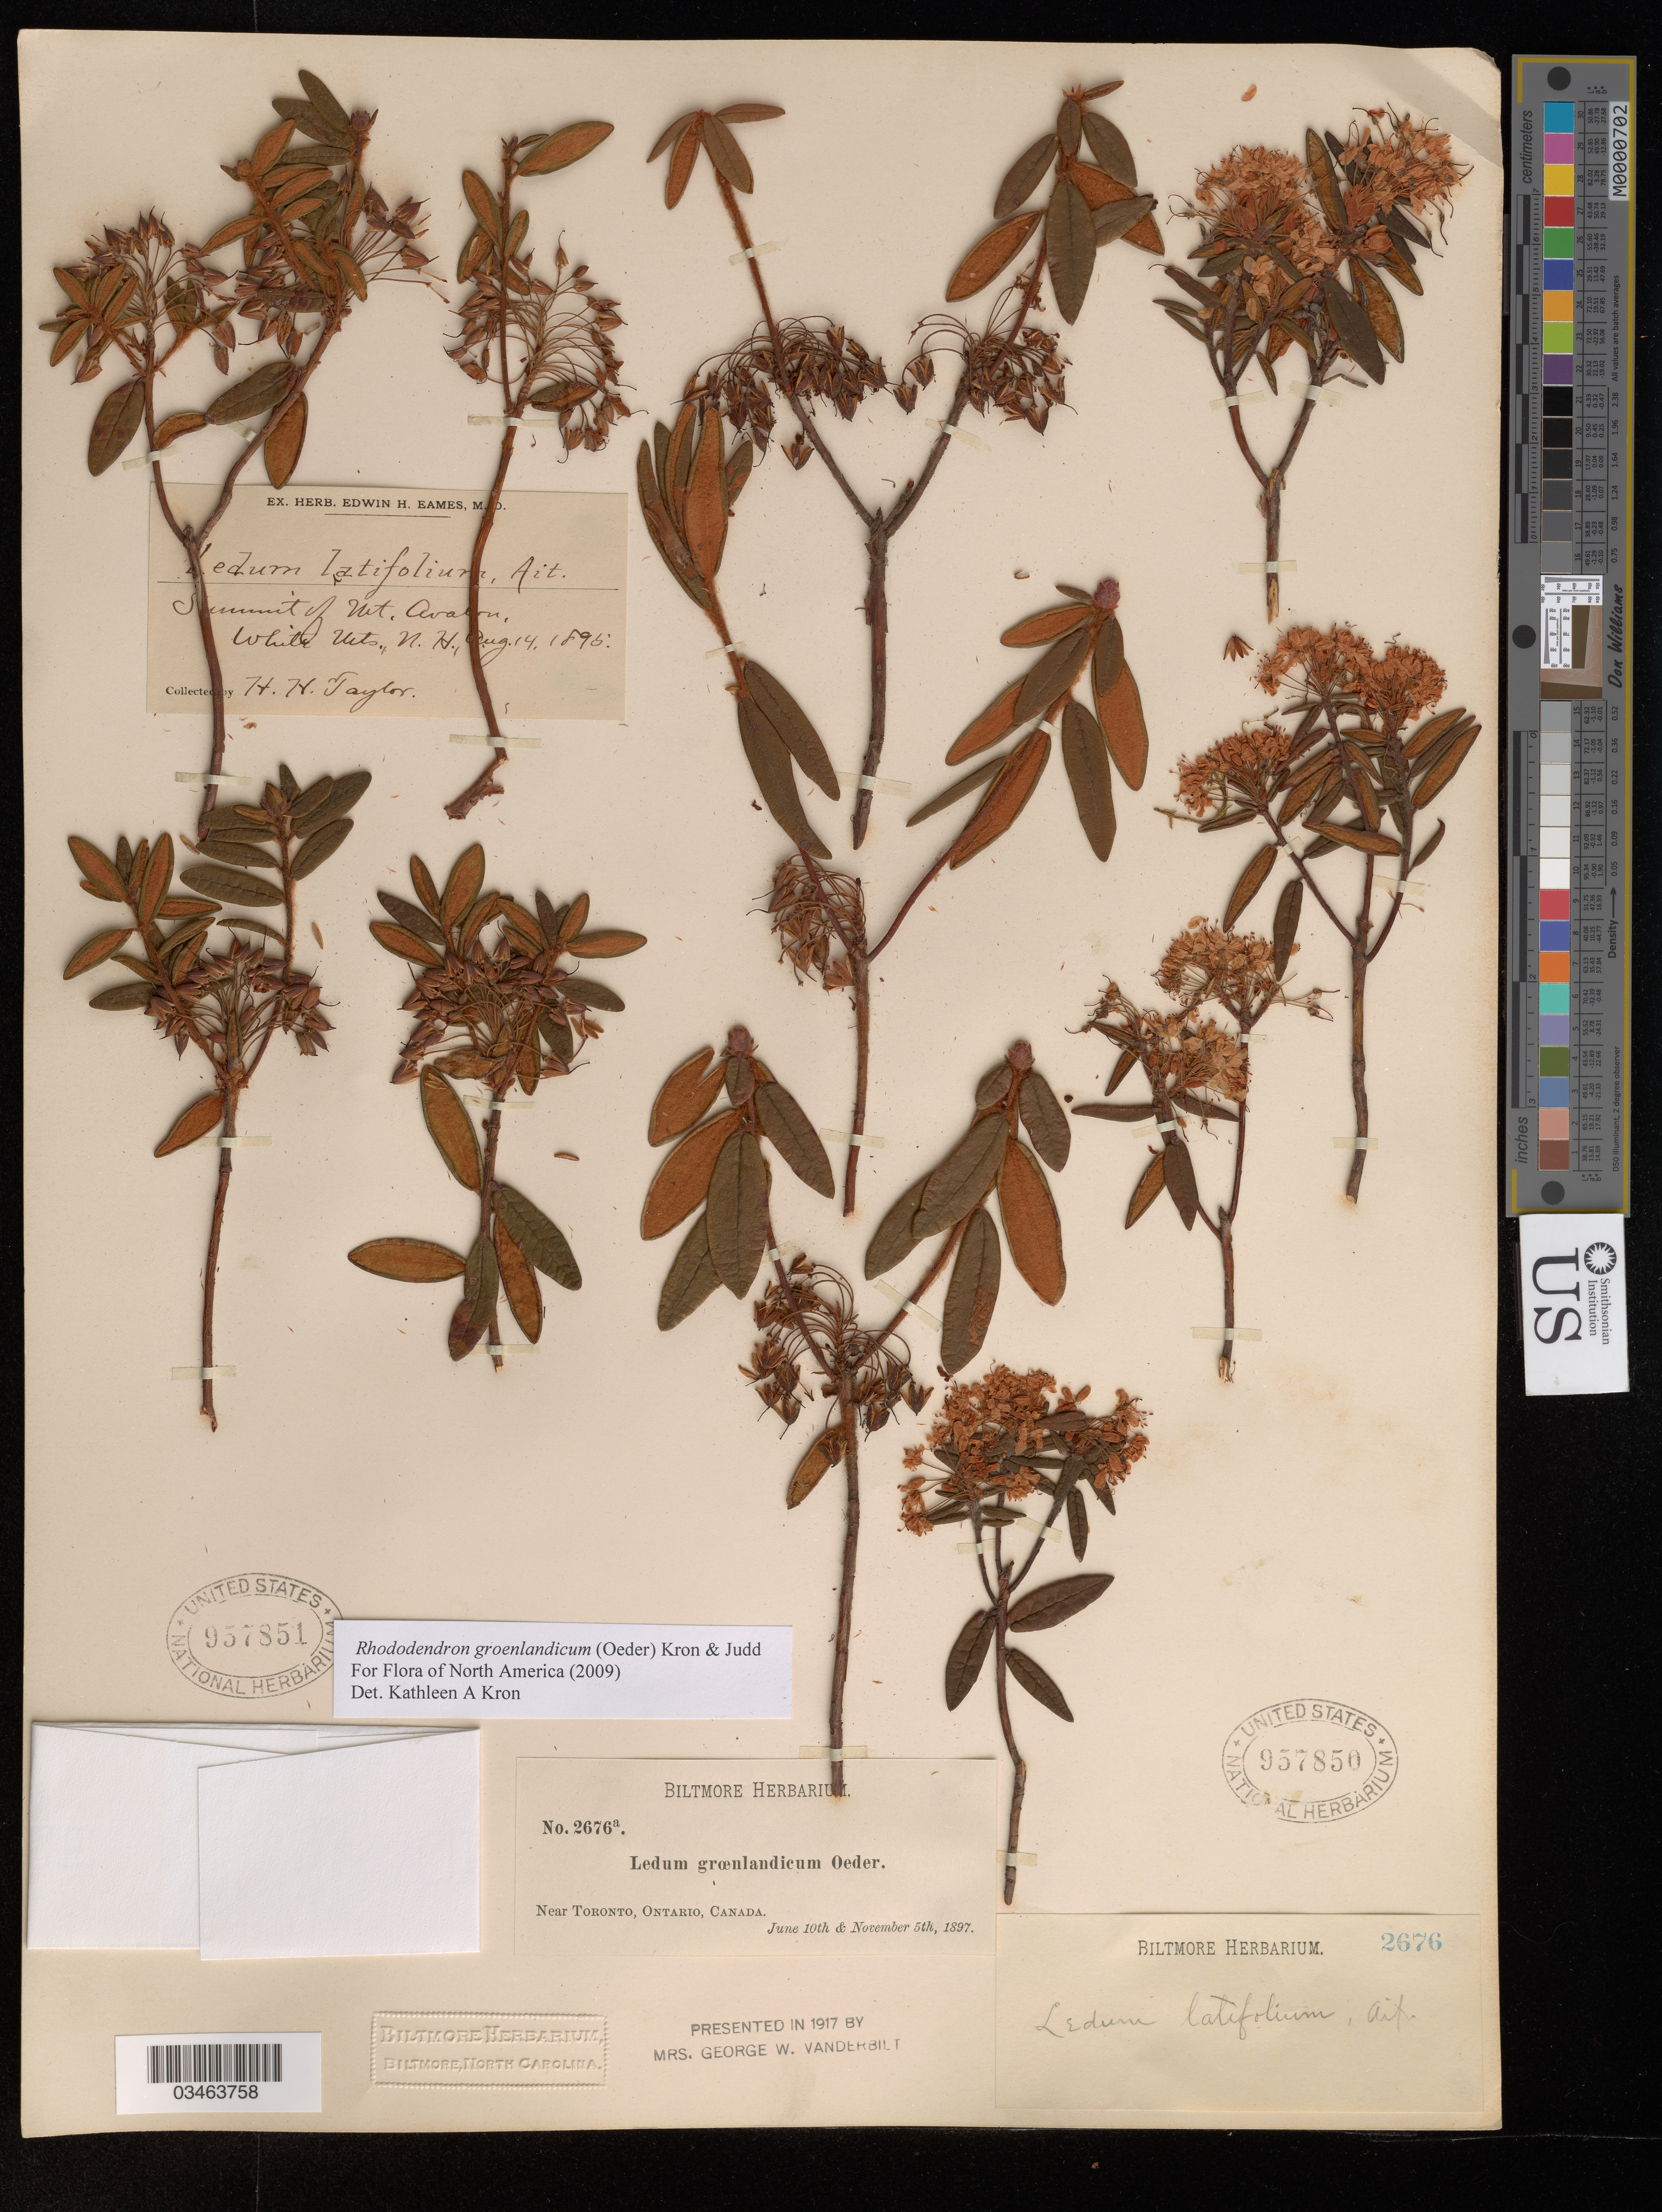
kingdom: Plantae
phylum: Tracheophyta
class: Magnoliopsida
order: Ericales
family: Ericaceae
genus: Rhododendron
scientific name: Rhododendron groenlandicum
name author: (Oeder) Kron & Judd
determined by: Kron, K. A.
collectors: H. H. Taylor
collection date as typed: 14 Aug 1895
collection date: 1895-08-14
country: United States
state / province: New Hampshire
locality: Summit of Mt. Avalon. White Mountains.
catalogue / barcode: US 957851